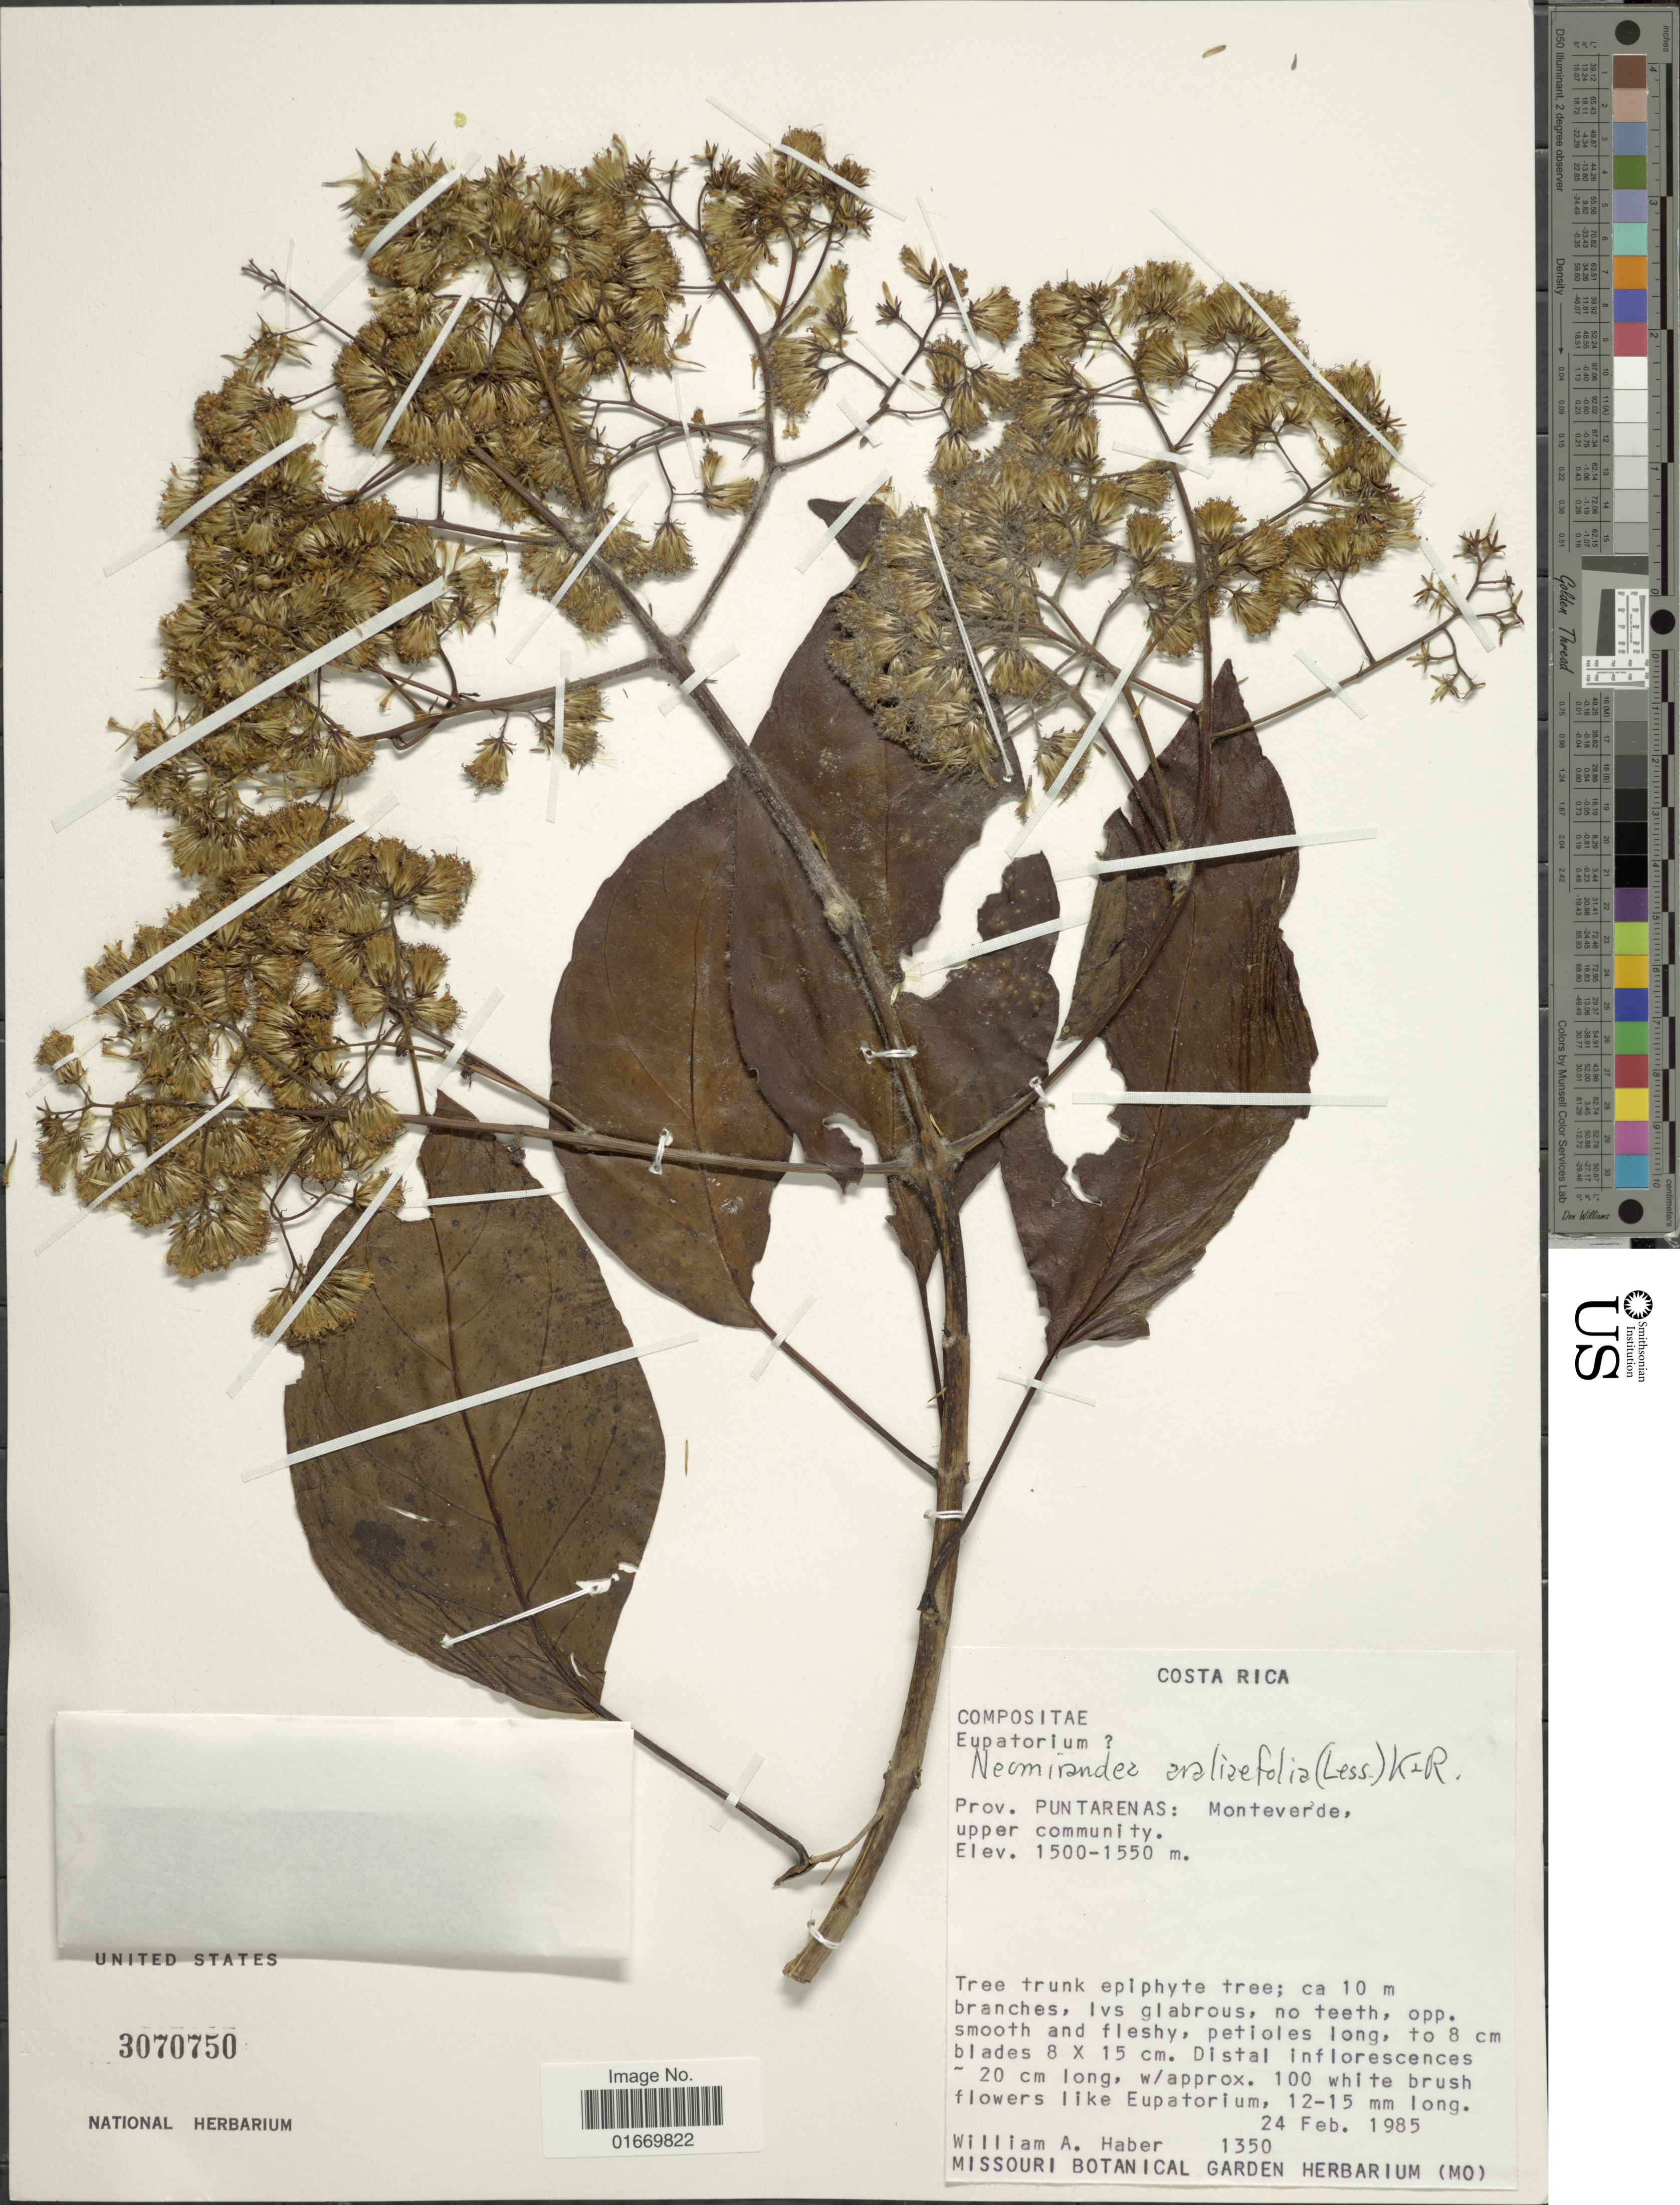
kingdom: Plantae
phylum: Tracheophyta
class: Magnoliopsida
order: Asterales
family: Asteraceae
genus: Neomirandea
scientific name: Neomirandea araliaefolia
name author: (Less.) R.M. King & H. Rob.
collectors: W. A. Haber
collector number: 1350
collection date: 1985-02-24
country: Costa Rica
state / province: Puntarenas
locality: Monteverde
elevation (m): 1500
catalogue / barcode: US 3070750